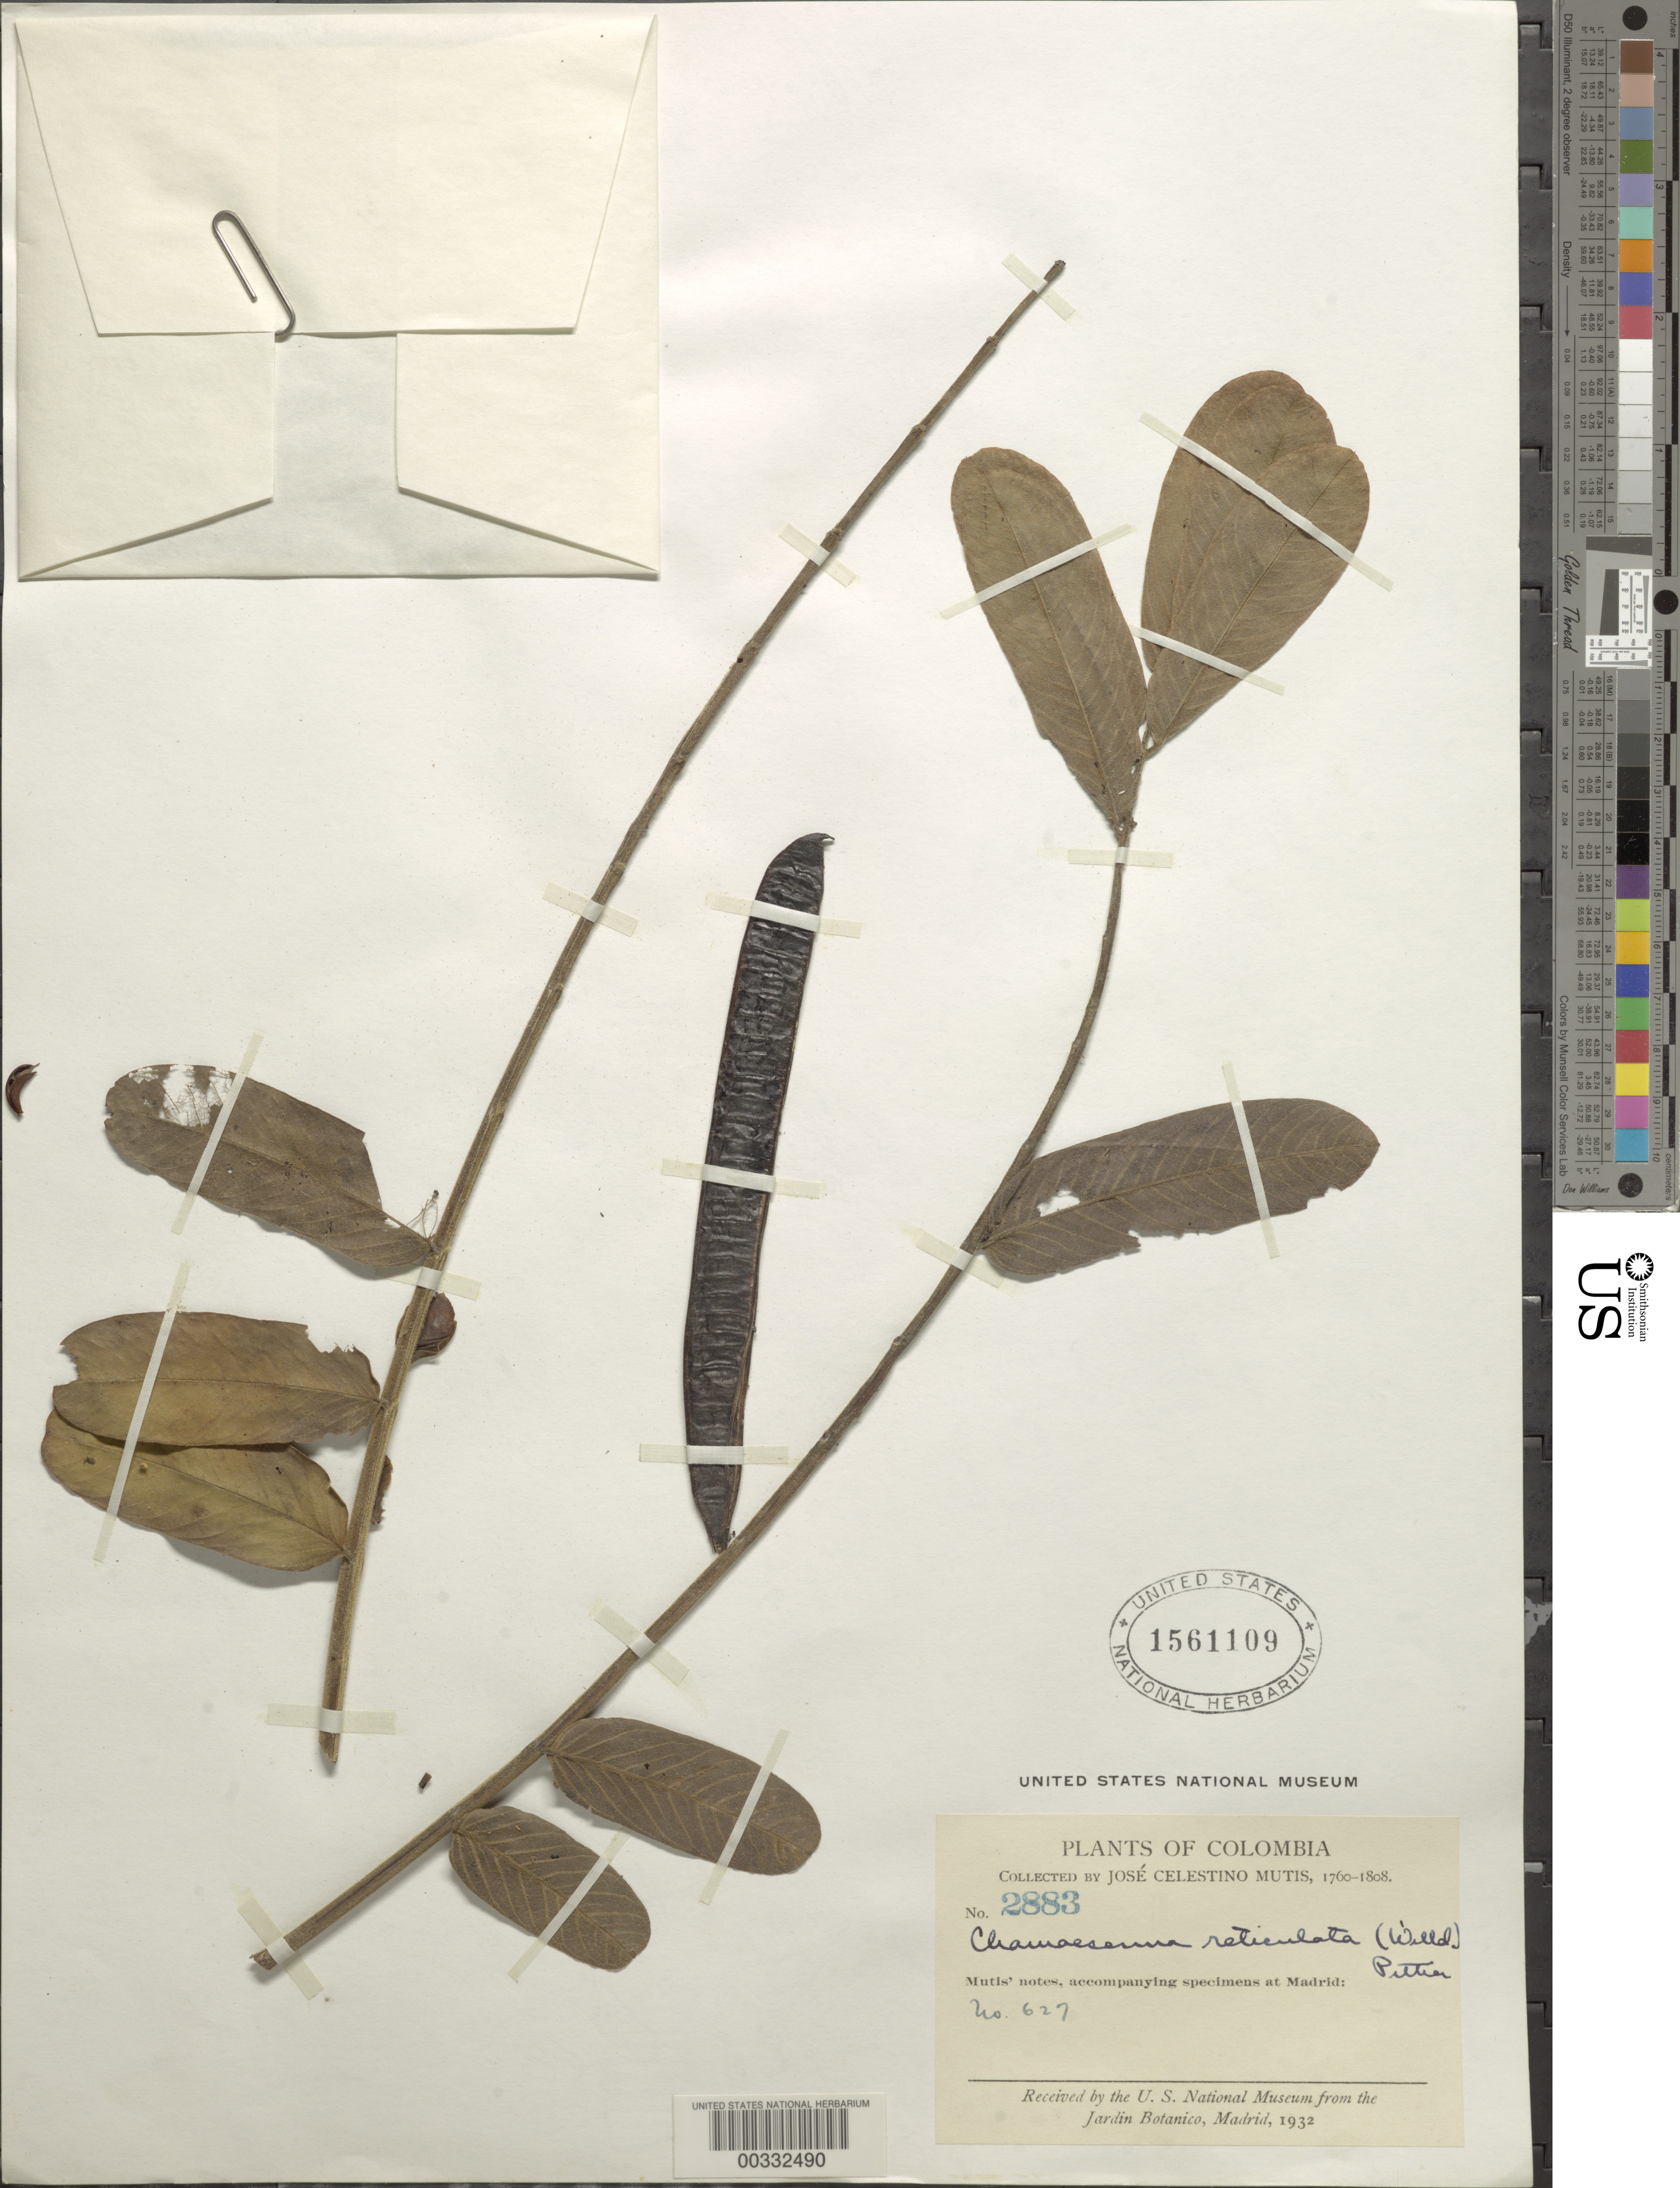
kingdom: Plantae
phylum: Tracheophyta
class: Magnoliopsida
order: Fabales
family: Fabaceae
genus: Senna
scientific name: Senna reticulata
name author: (Willd.) H.S. Irwin & Barneby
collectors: J. C. B. Mutis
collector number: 2883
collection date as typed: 1760 to -- -- 1808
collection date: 1760/1808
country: Colombia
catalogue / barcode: US 1561109